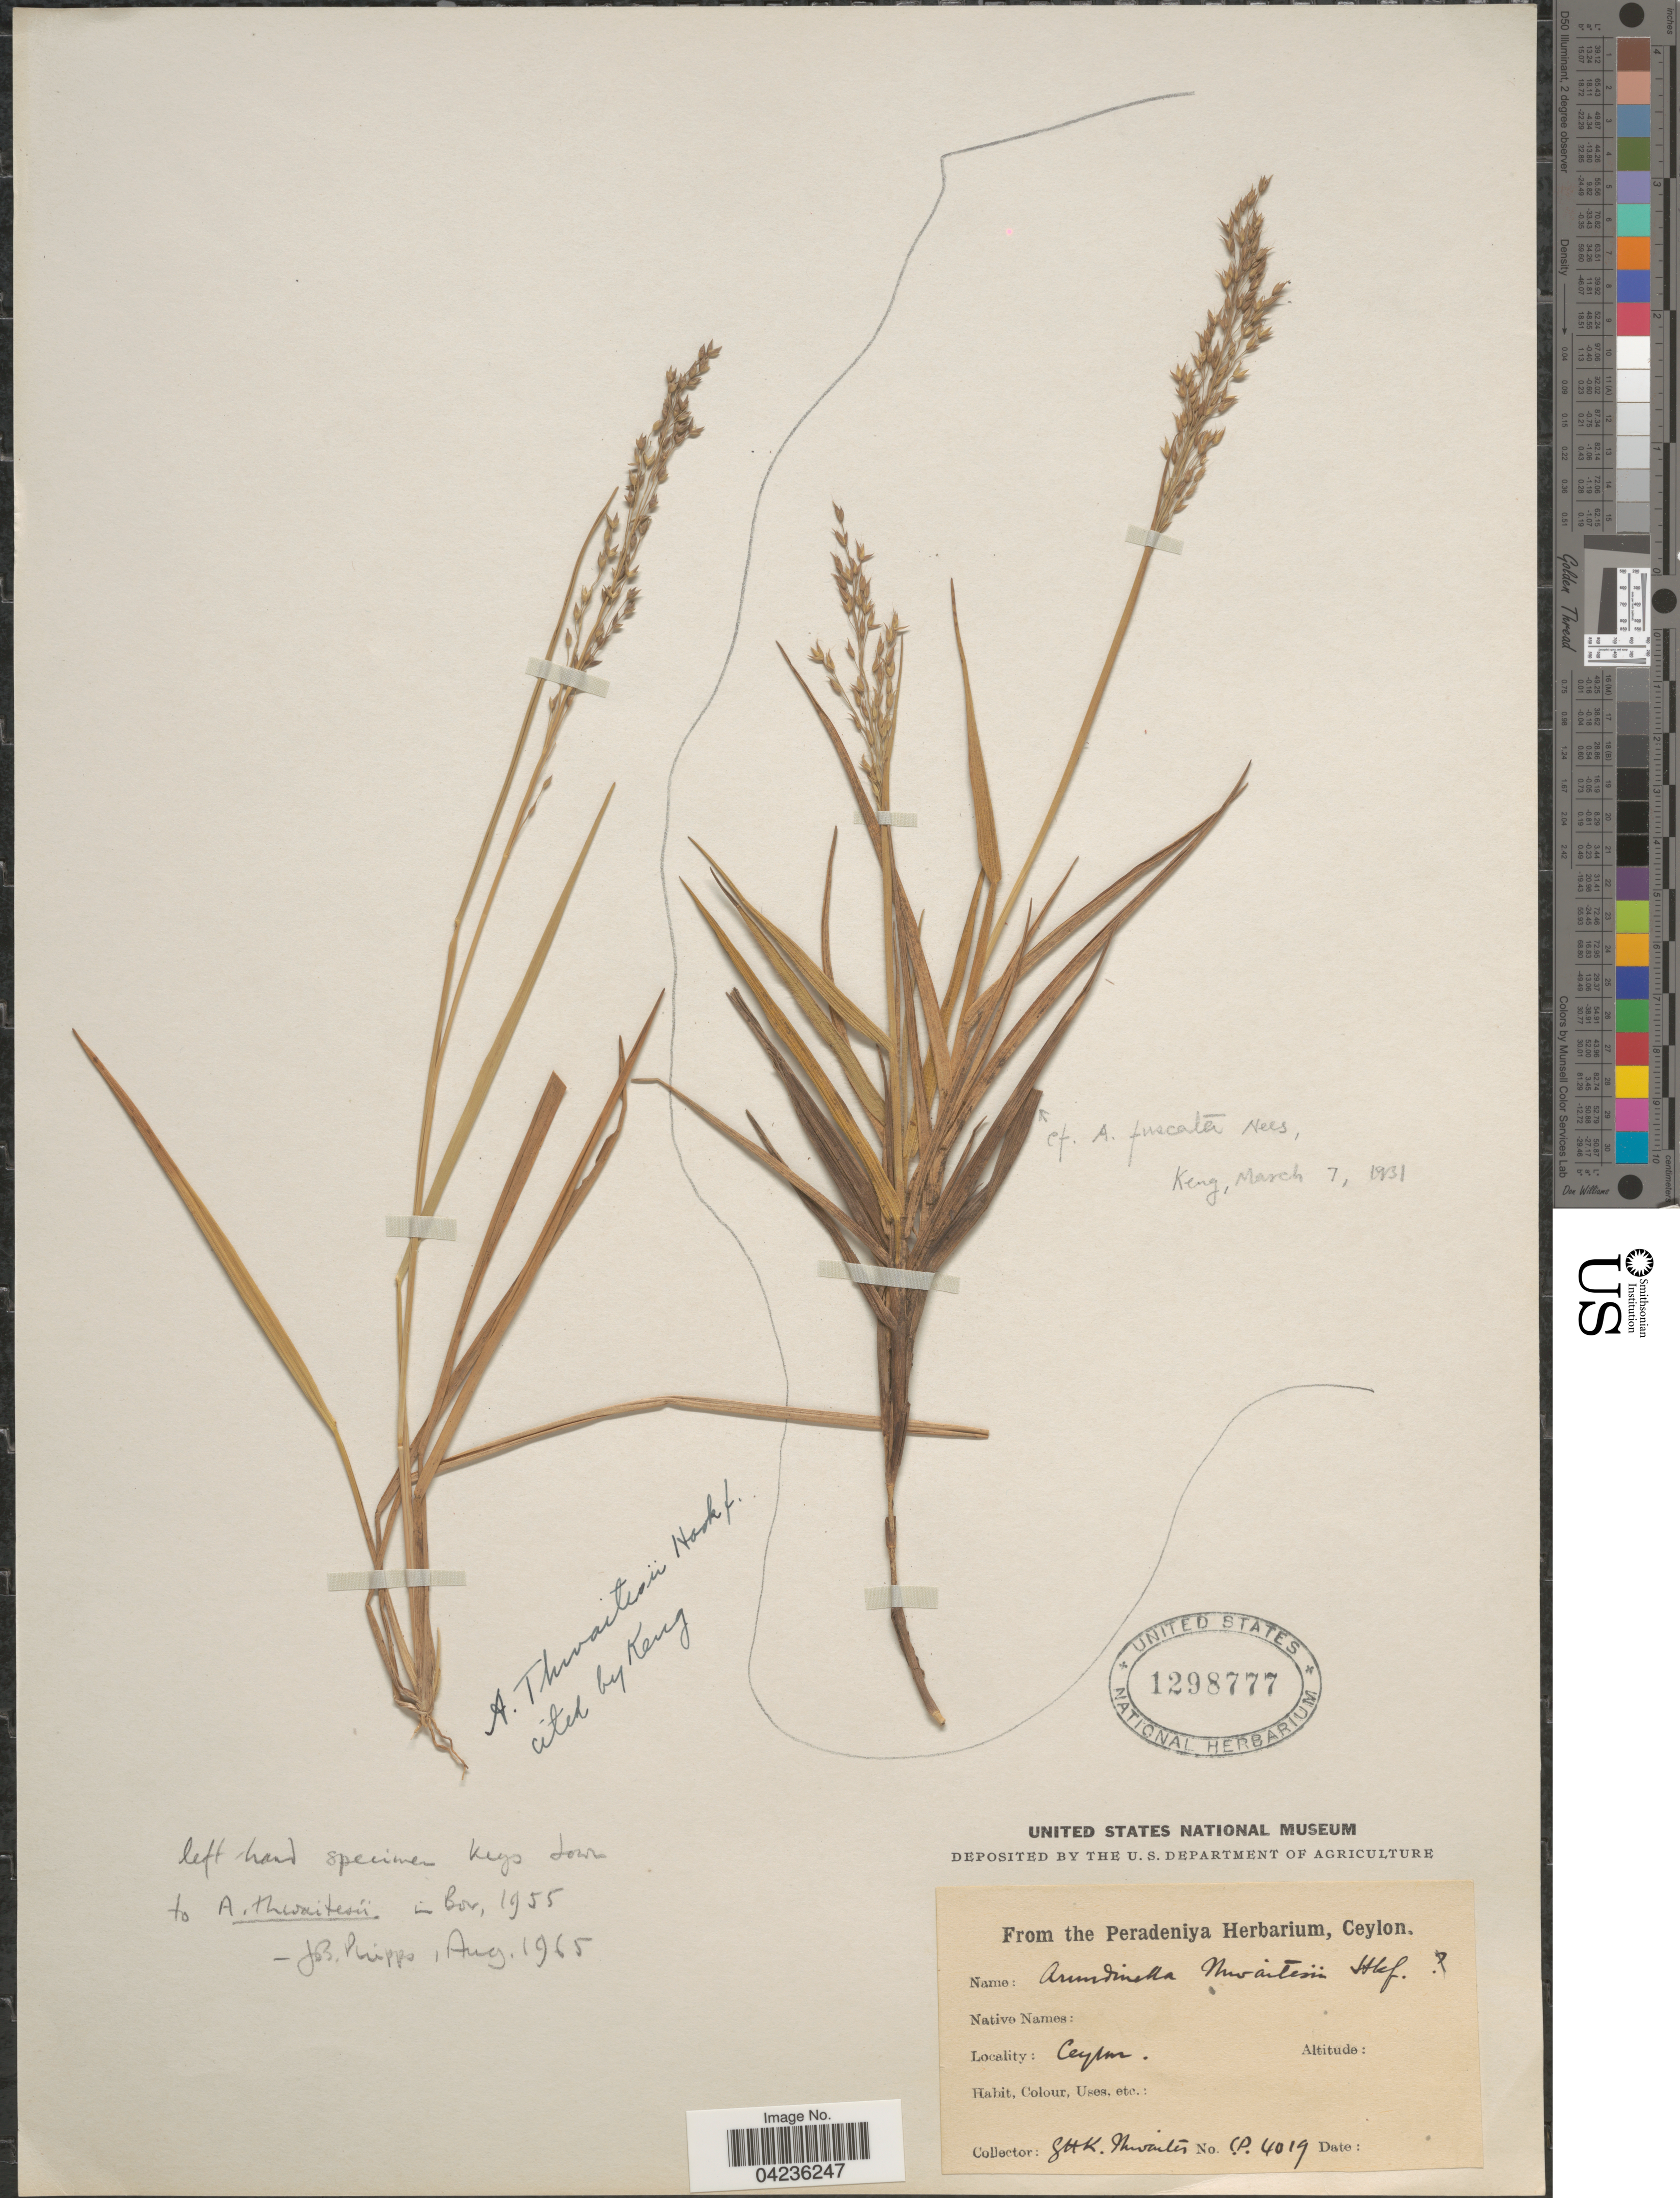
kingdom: Plantae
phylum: Tracheophyta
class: Liliopsida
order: Poales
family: Poaceae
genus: Arundinella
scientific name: Arundinella thwaitesii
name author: Hook.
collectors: G. H. K. Thwaites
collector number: C.P.4019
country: Sri Lanka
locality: Ceylon.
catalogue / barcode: US 1298777